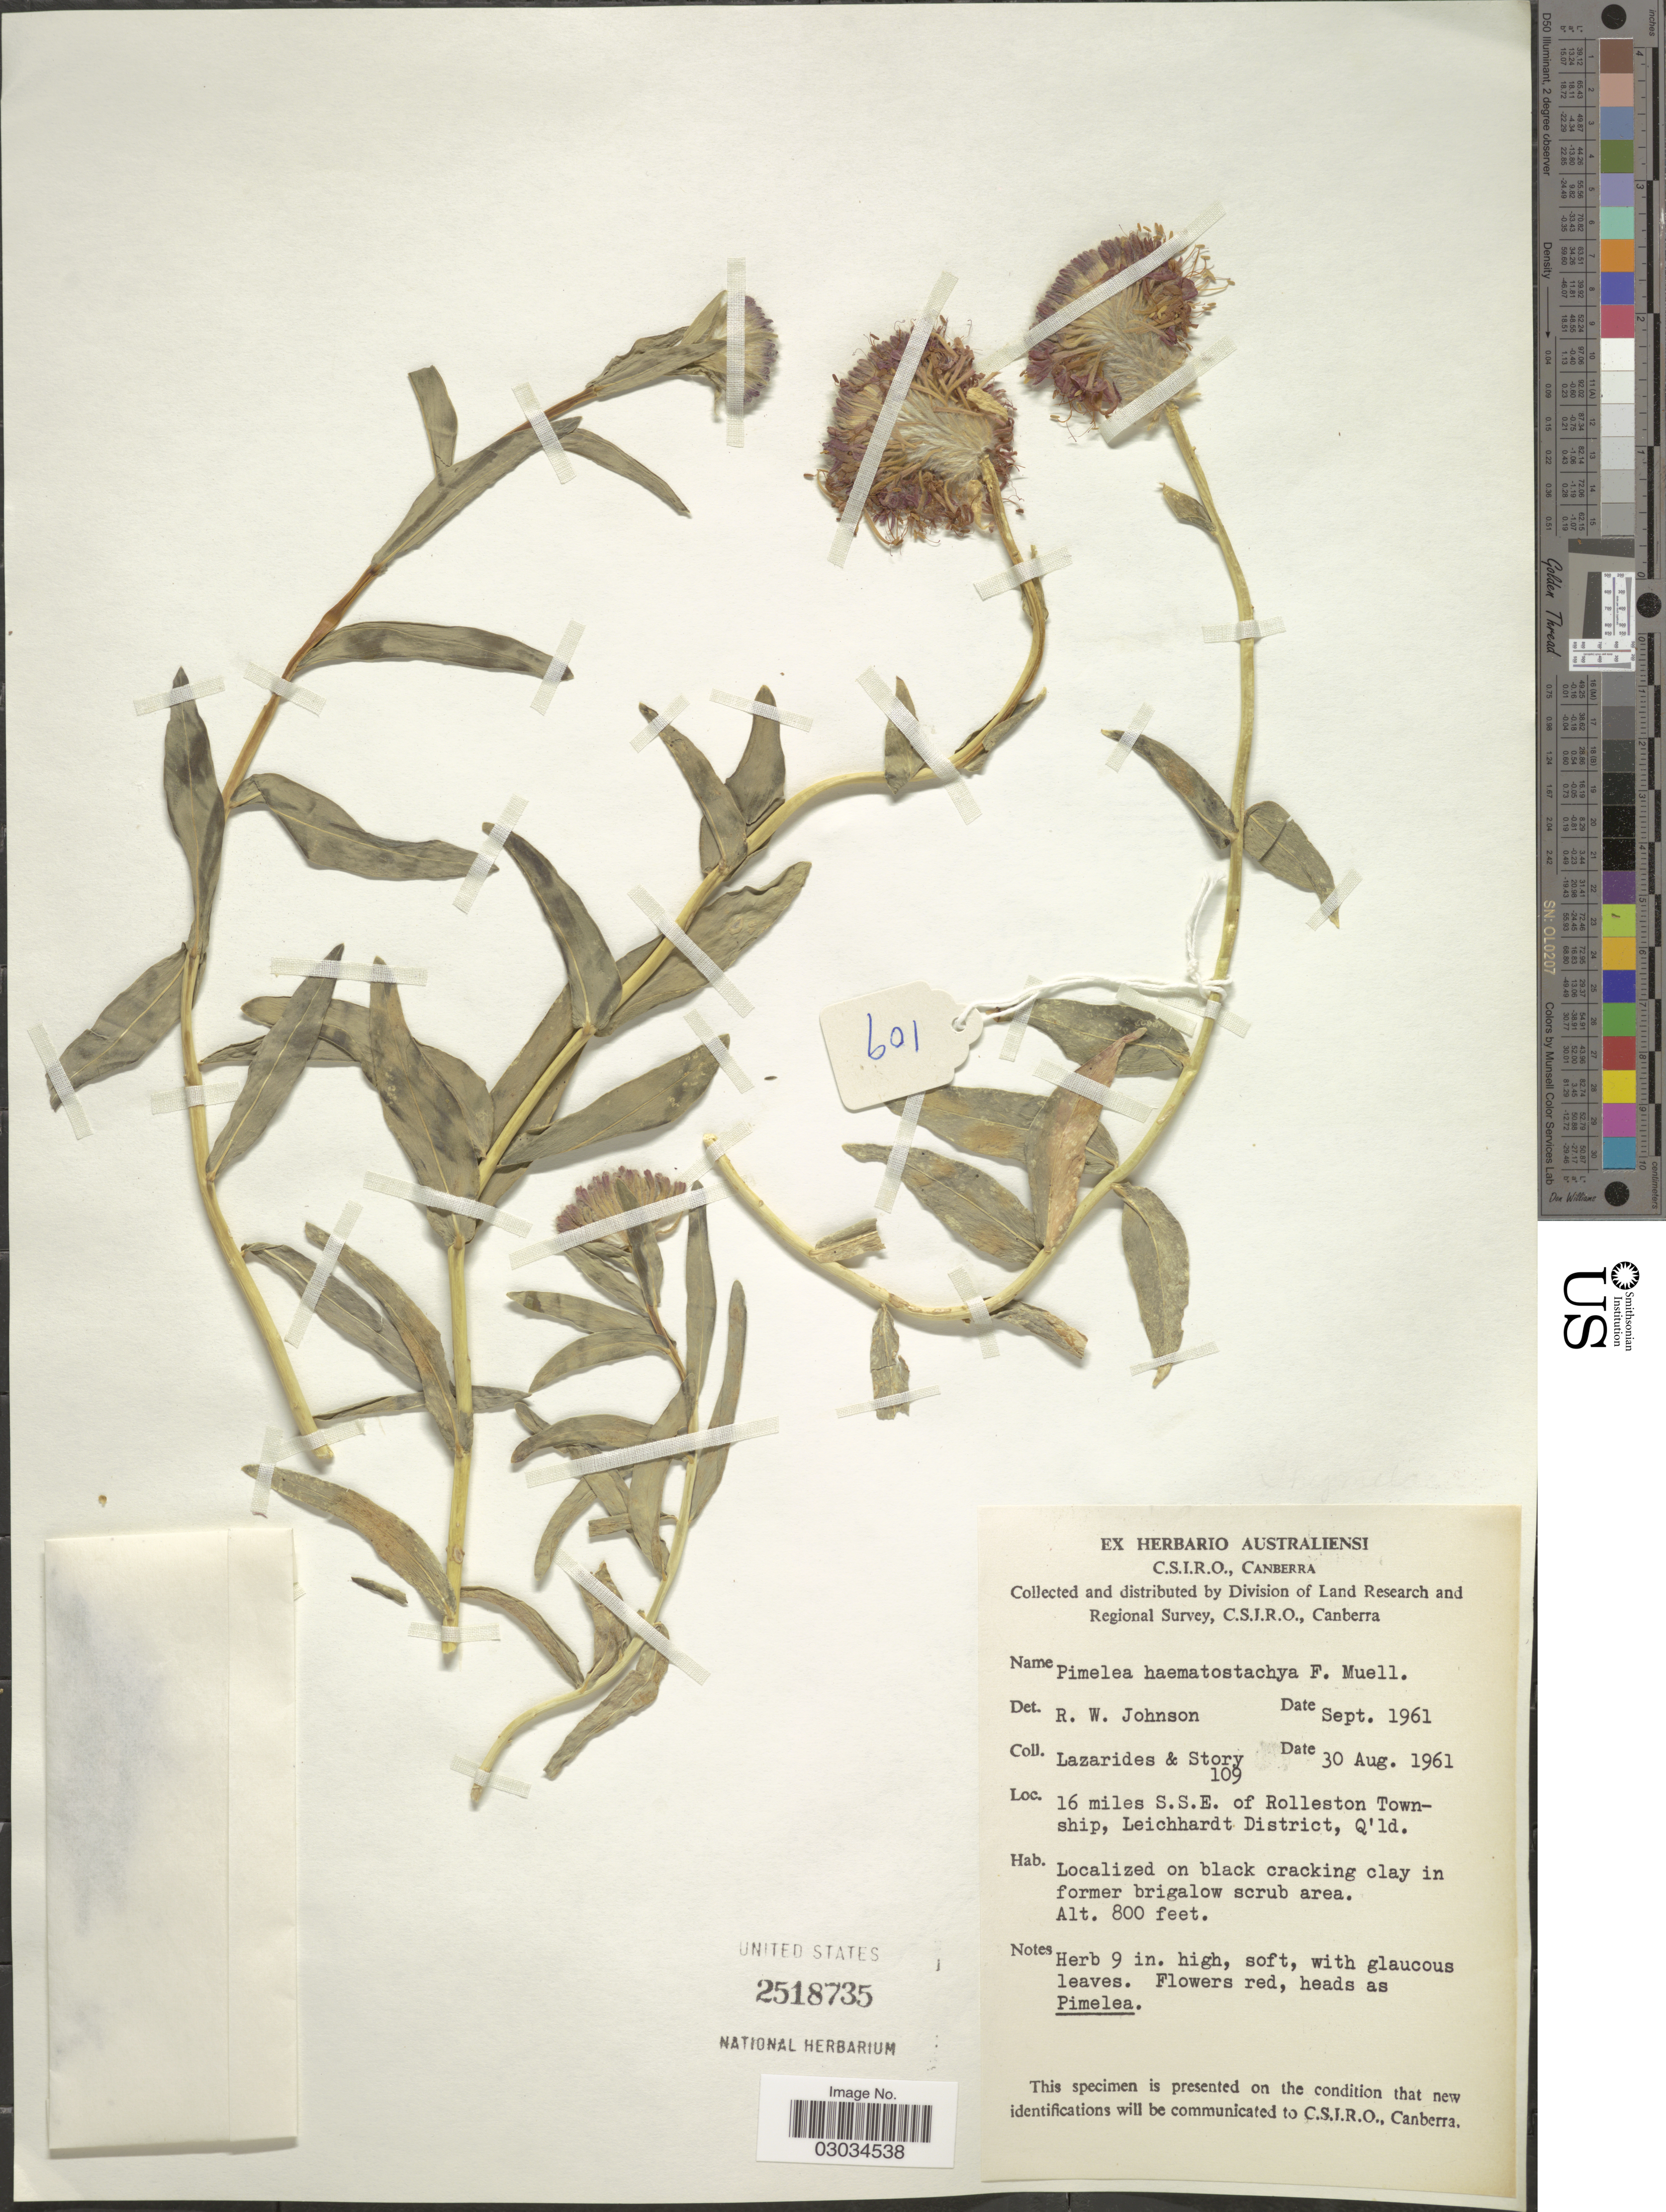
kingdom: Plantae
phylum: Tracheophyta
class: Magnoliopsida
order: Malvales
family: Thymelaeaceae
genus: Pimelea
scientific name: Pimelea haematostachya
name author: F. Muell.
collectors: M. Lazarides & -. Story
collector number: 109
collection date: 1961-08-30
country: Australia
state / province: Queensland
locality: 16 miles S.S.E. of Rolleston Township, Leichhardt District, Q'ld.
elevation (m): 244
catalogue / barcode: US 2518735